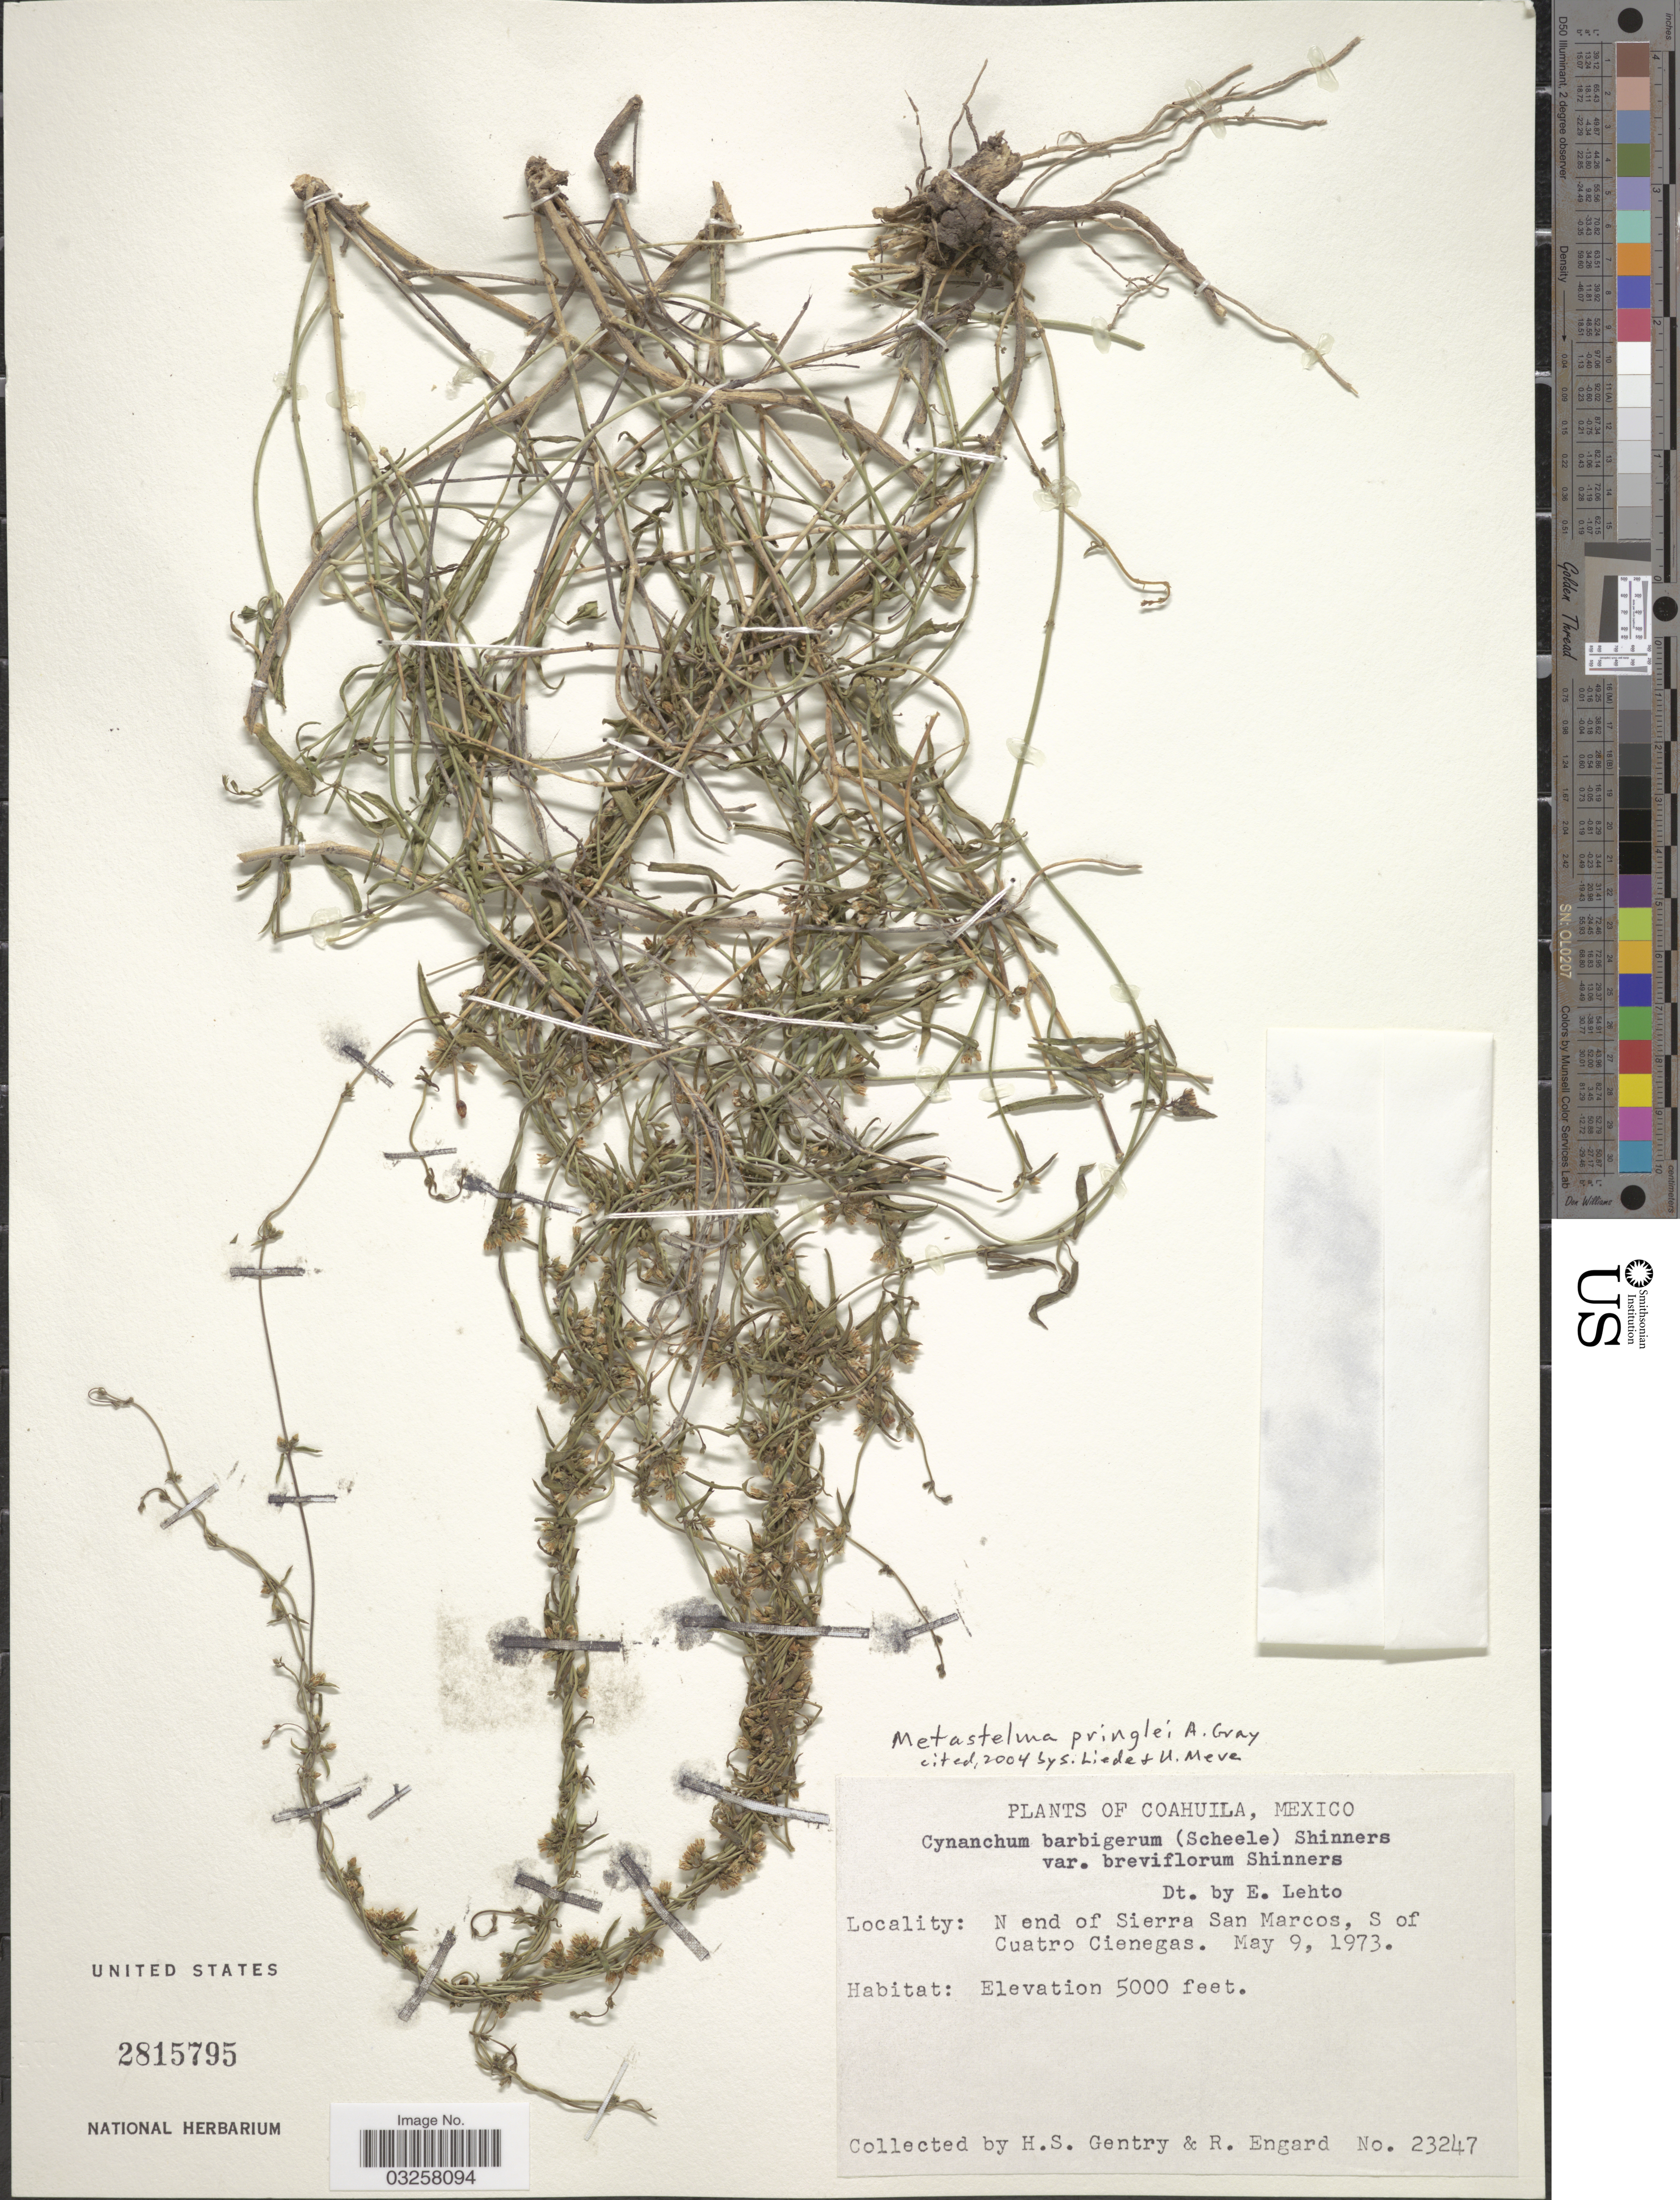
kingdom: Plantae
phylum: Tracheophyta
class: Magnoliopsida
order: Gentianales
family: Apocynaceae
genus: Metastelma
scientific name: Metastelma pringlei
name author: A. Gray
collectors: H. S. Gentry & R. Engard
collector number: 23247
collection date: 1973-05-09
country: Mexico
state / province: Coahuila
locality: N end of Sierra San Marcos, S of Cuatro Cienegas.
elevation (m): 1524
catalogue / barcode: US 2815795